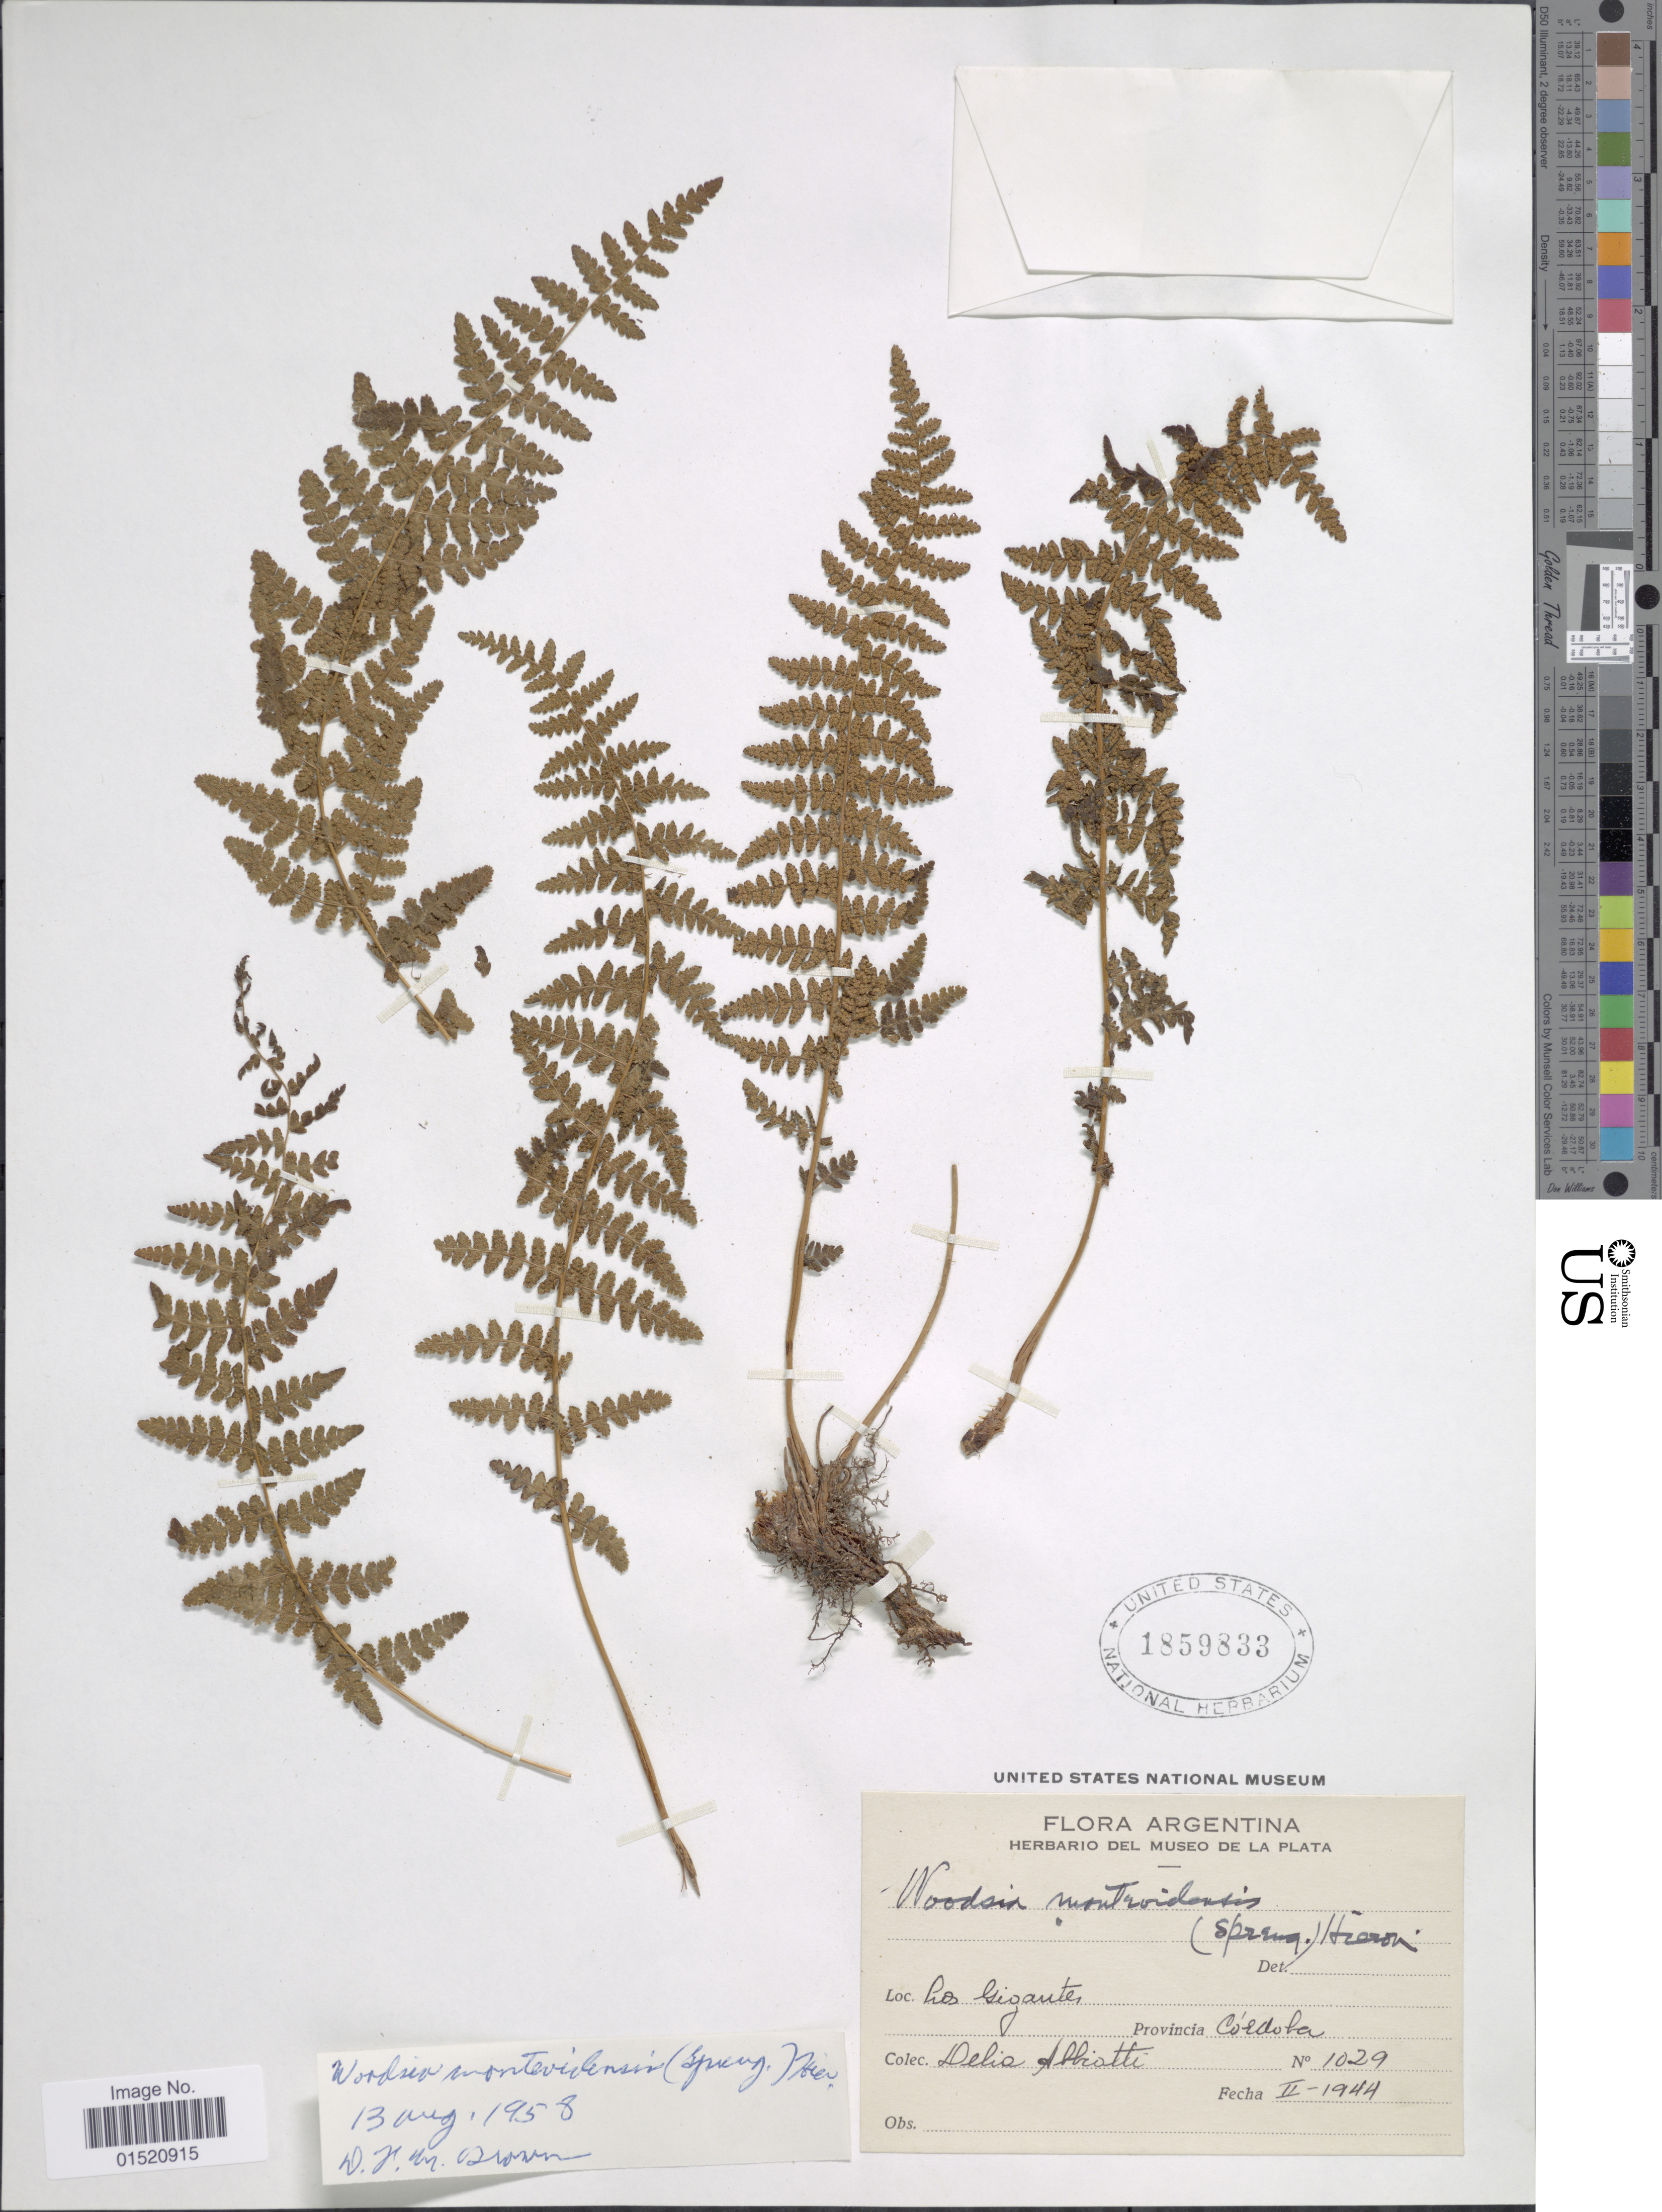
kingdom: Plantae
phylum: Tracheophyta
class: Polypodiopsida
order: Polypodiales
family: Woodsiaceae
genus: Woodsia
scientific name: Woodsia montevidensis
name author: (Spreng.) Hieron.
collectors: D. Abbiatti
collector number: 1029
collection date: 1944-02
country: Argentina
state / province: Cordoba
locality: Los Gigantes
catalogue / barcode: US 1859833